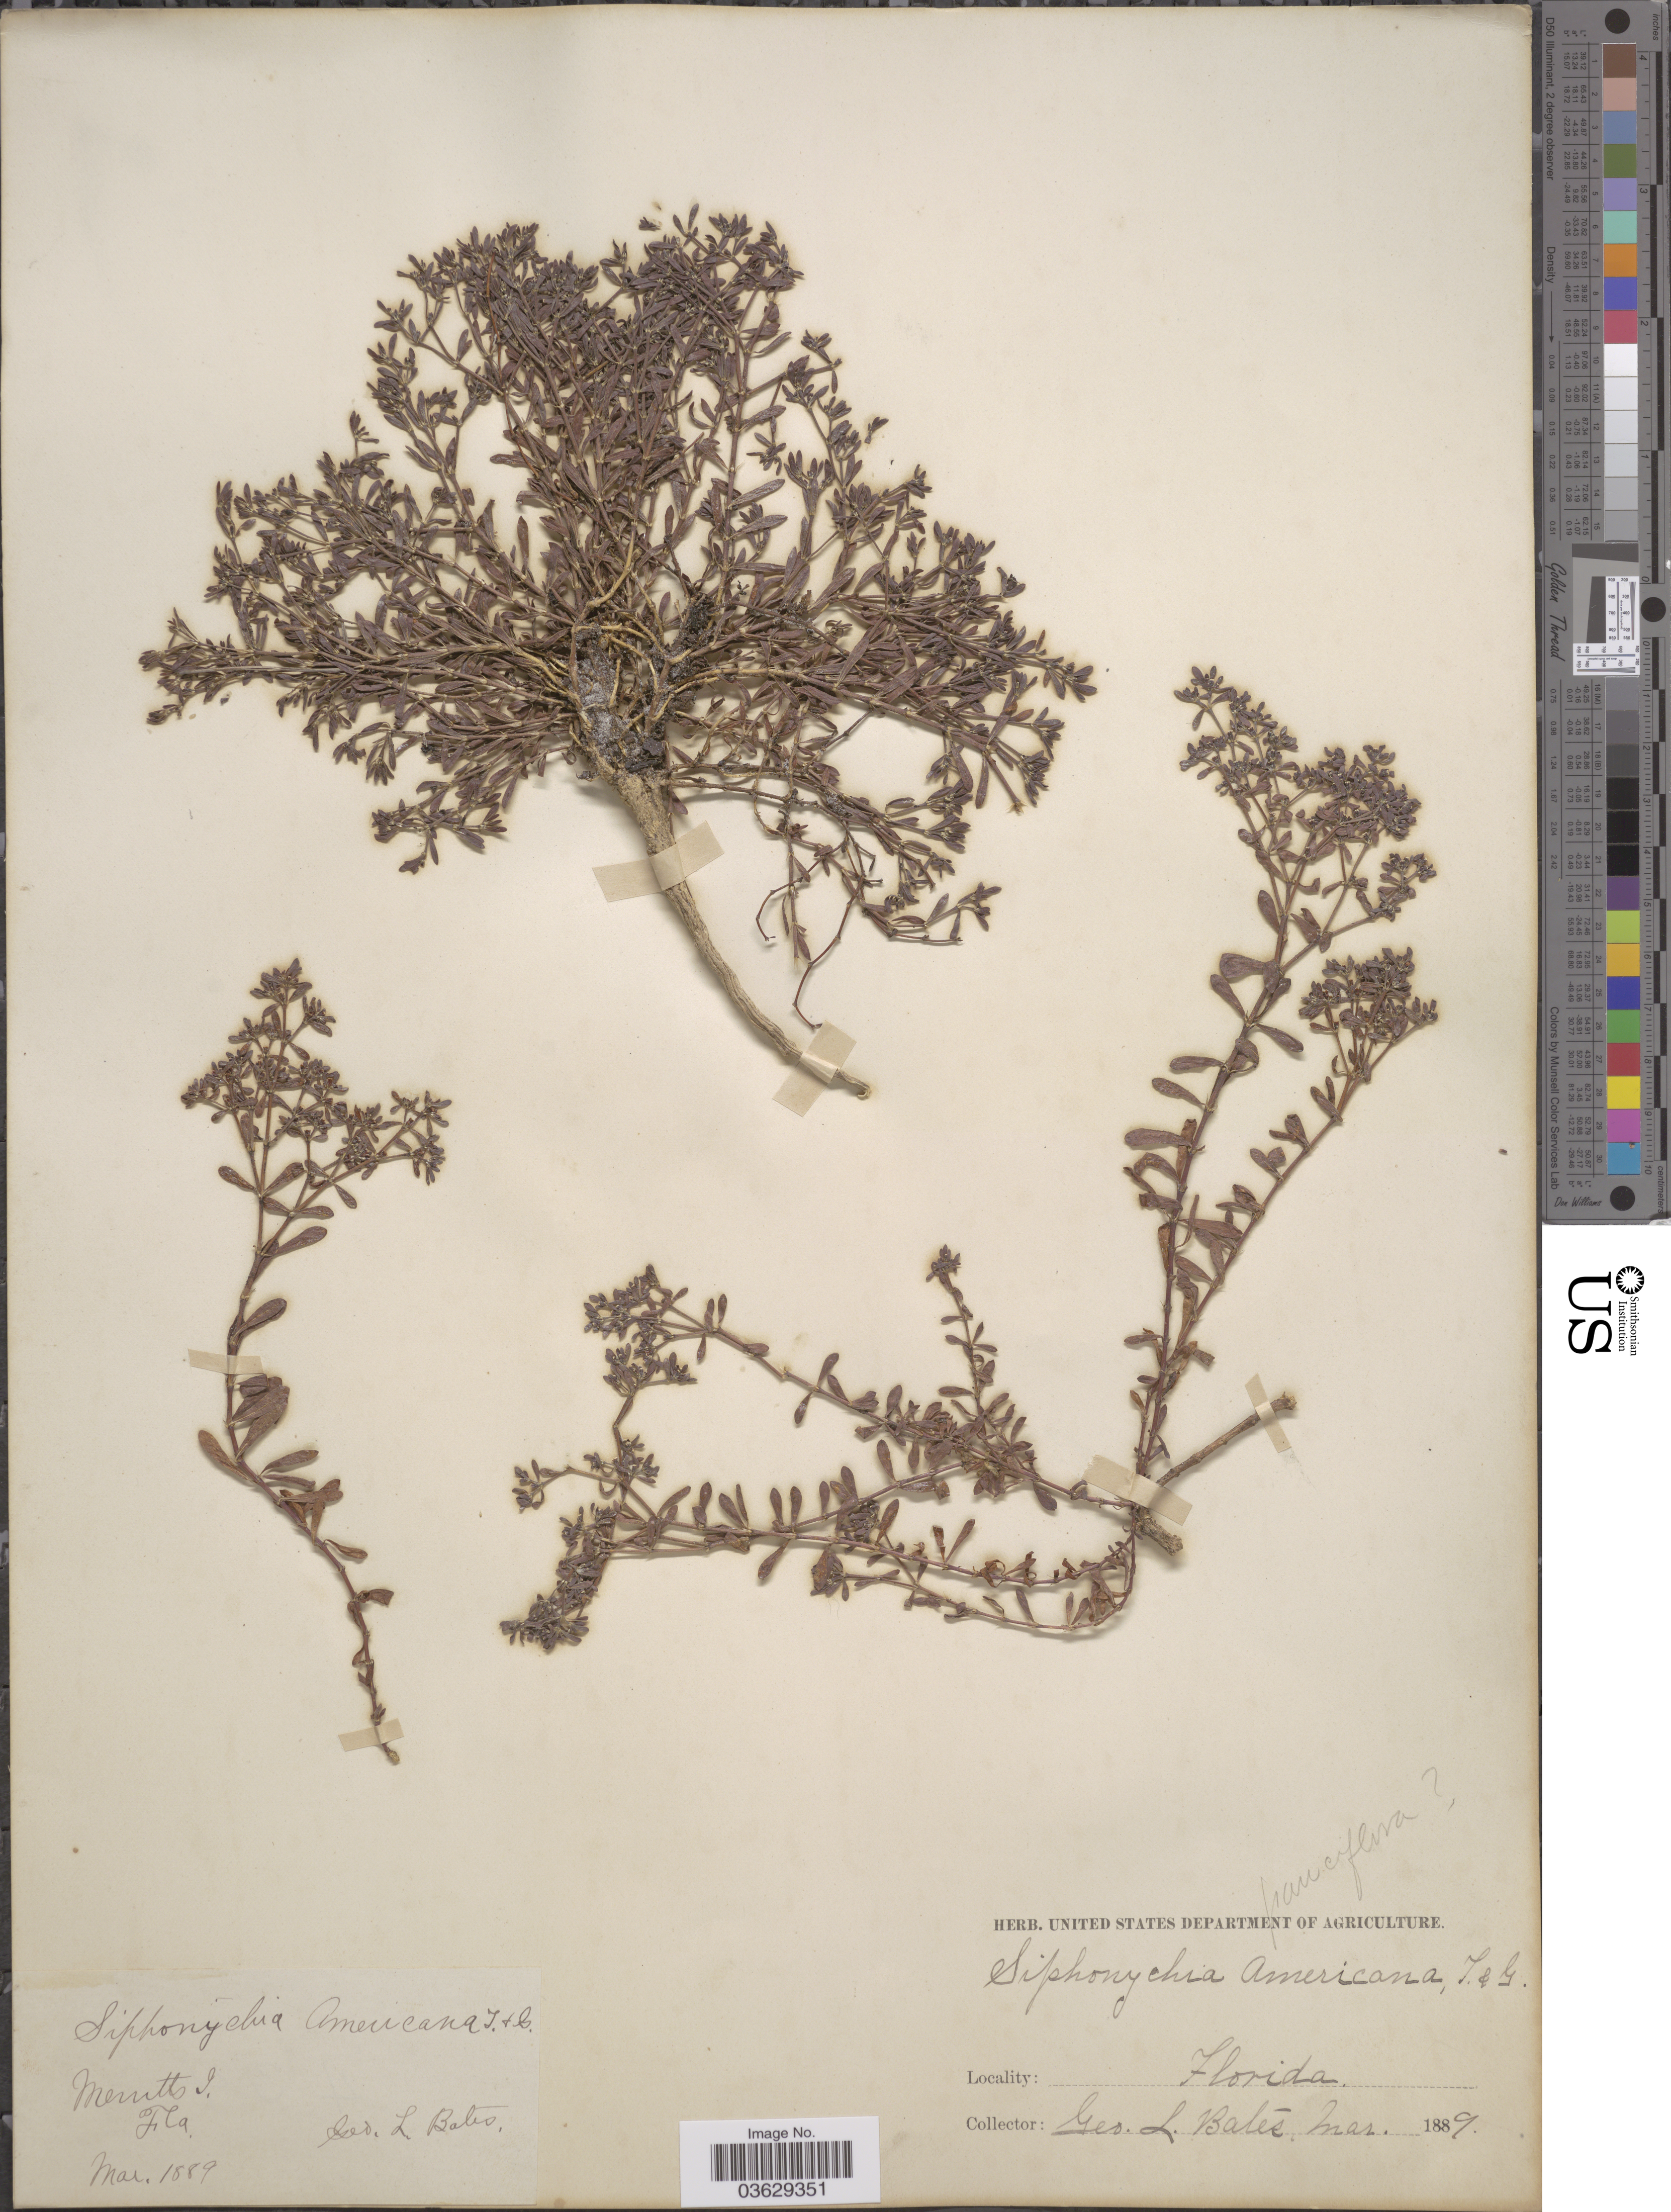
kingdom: Plantae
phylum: Tracheophyta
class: Magnoliopsida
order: Caryophyllales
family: Caryophyllaceae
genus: Paronychia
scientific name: Paronychia americana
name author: (Nutt.) Fenzl ex Walp.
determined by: Strong, Mark T., (BOT), Smithsonian Institution - National Museum of Natural History (UNITED STATES)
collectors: G. Bates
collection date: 1889-03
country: United States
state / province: Florida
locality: Meritts I.